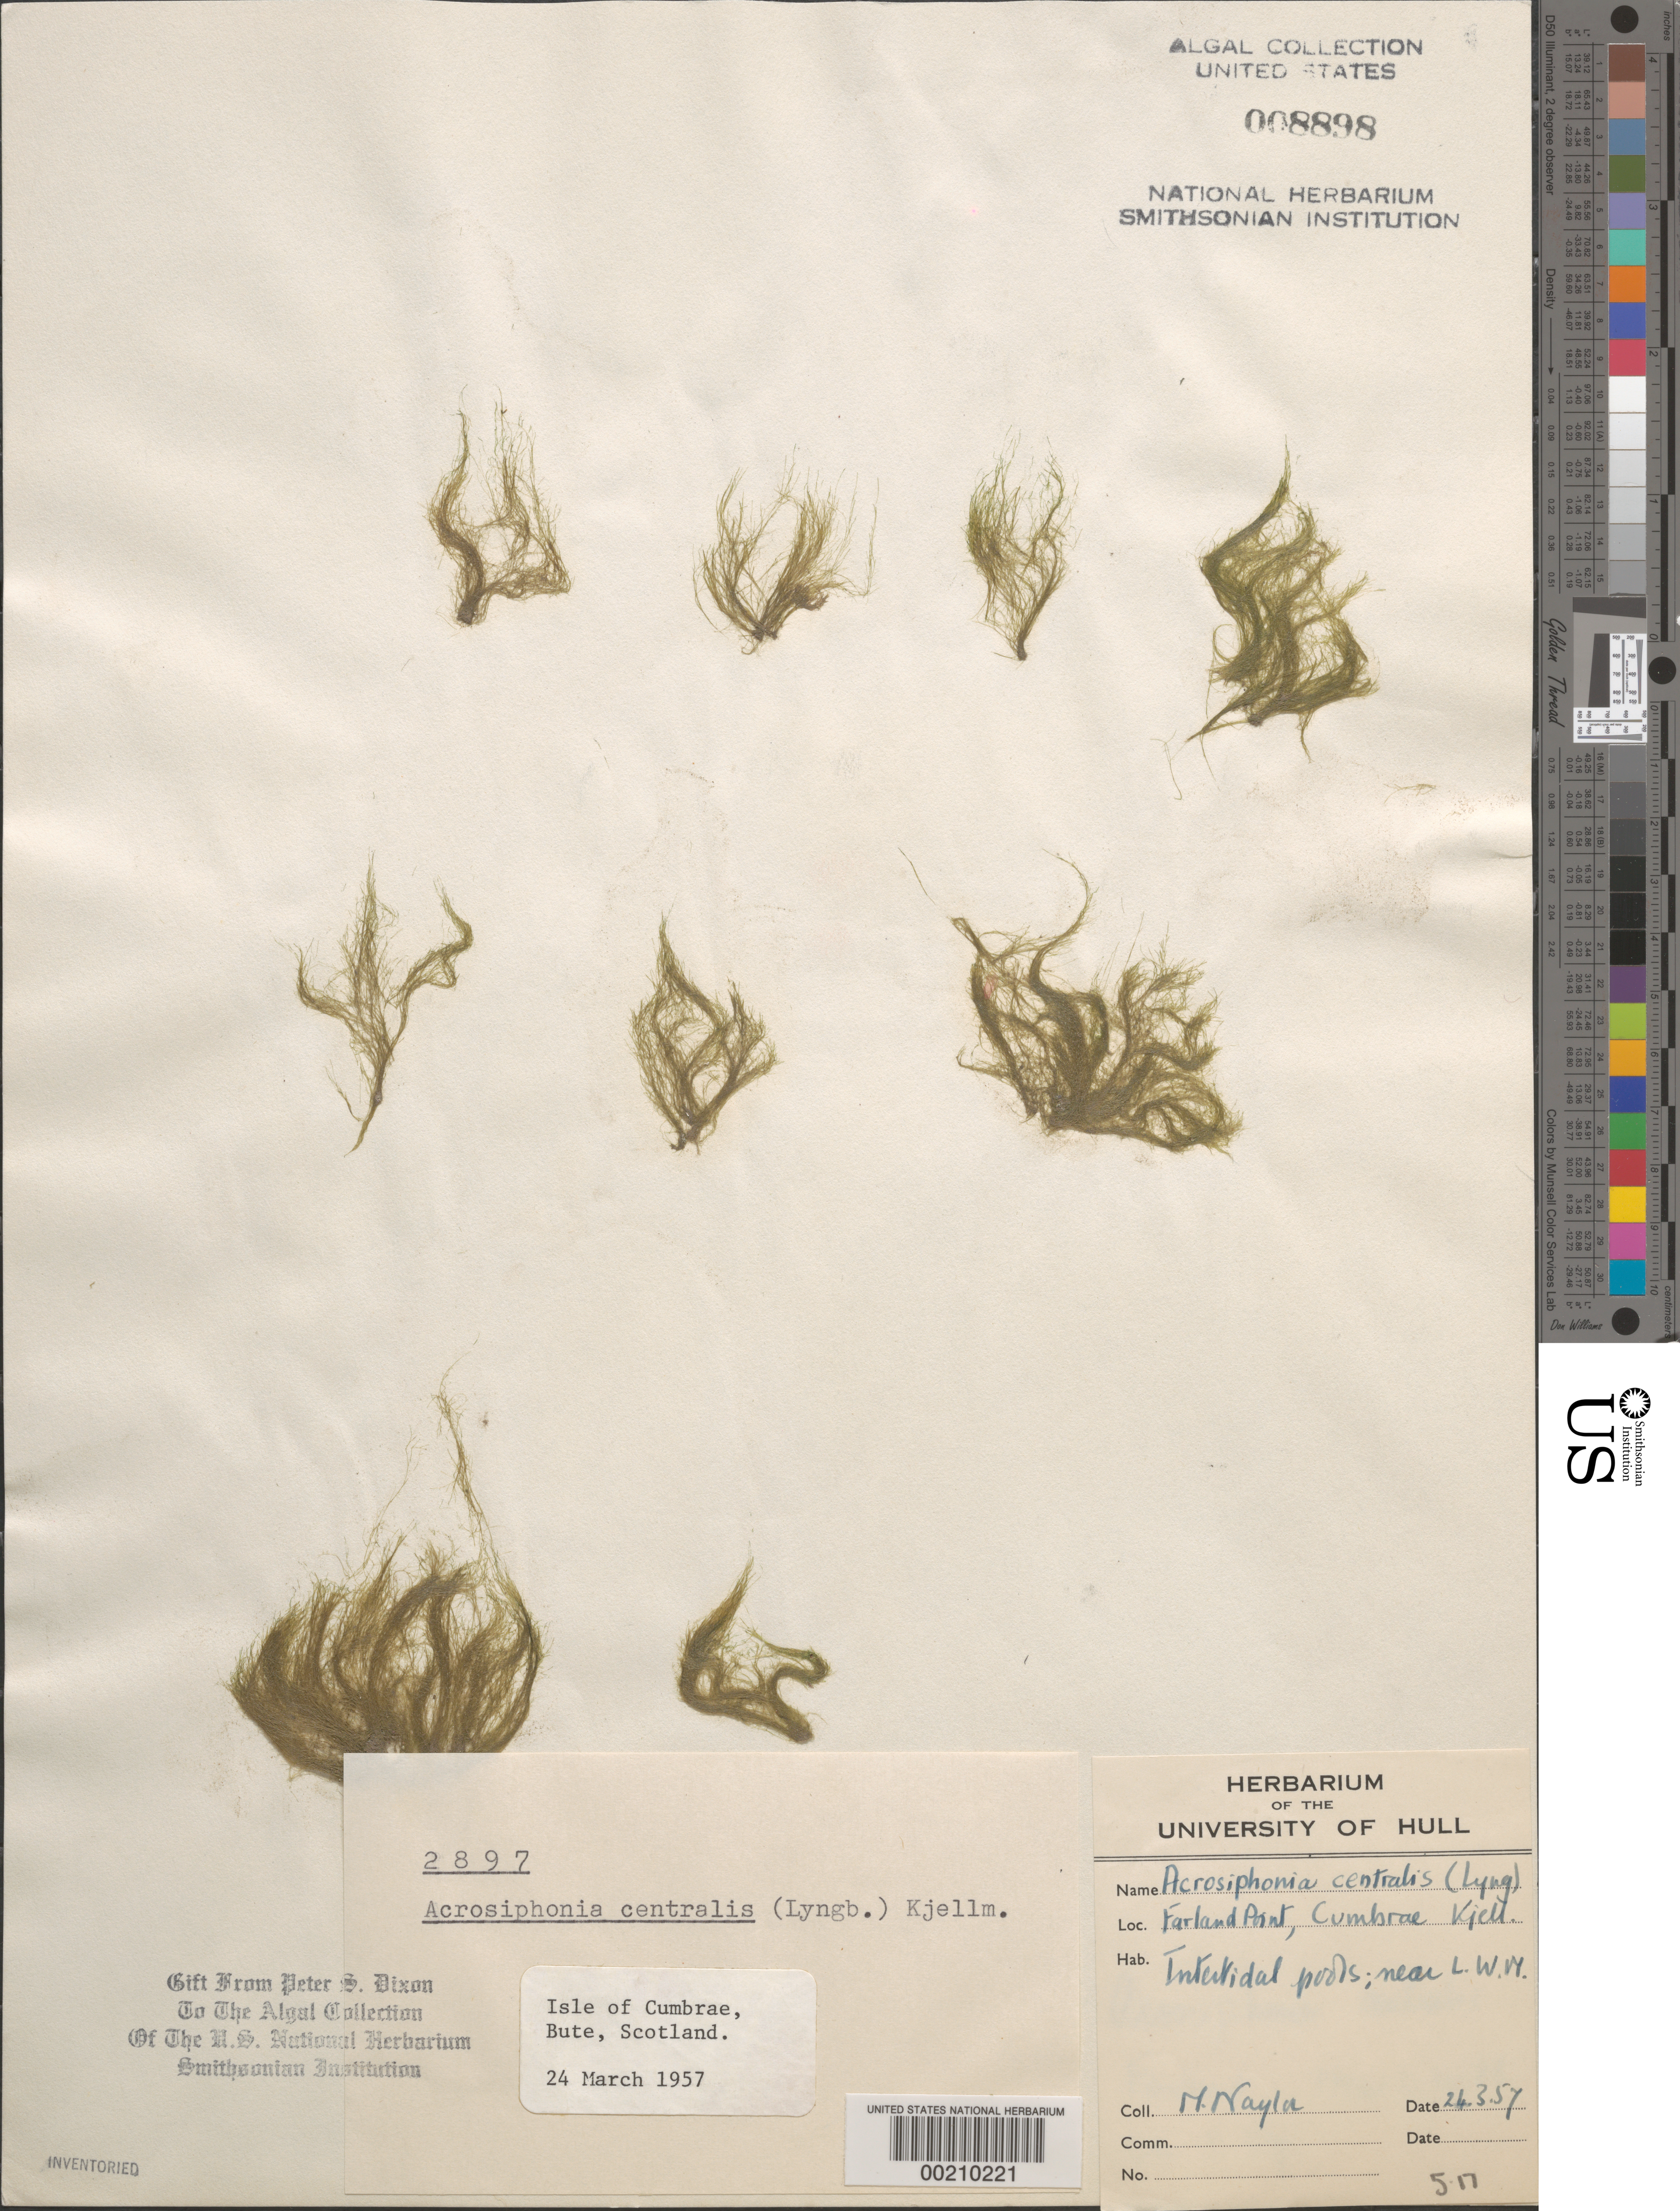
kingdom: Plantae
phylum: Chlorophyta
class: Ulvophyceae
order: Ulotrichales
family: Ulotrichaceae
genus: Acrosiphonia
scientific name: Acrosiphonia arcta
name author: (Dillwyn) Gain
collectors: M. Roberts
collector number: PSD 2897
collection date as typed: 24 Mar 1957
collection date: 1957-03-24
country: United Kingdom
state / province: Scotland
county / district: North Ayrshire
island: Great Cumbrae Island (Isle of Cumbrae)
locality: Farland Point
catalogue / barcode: US 8898